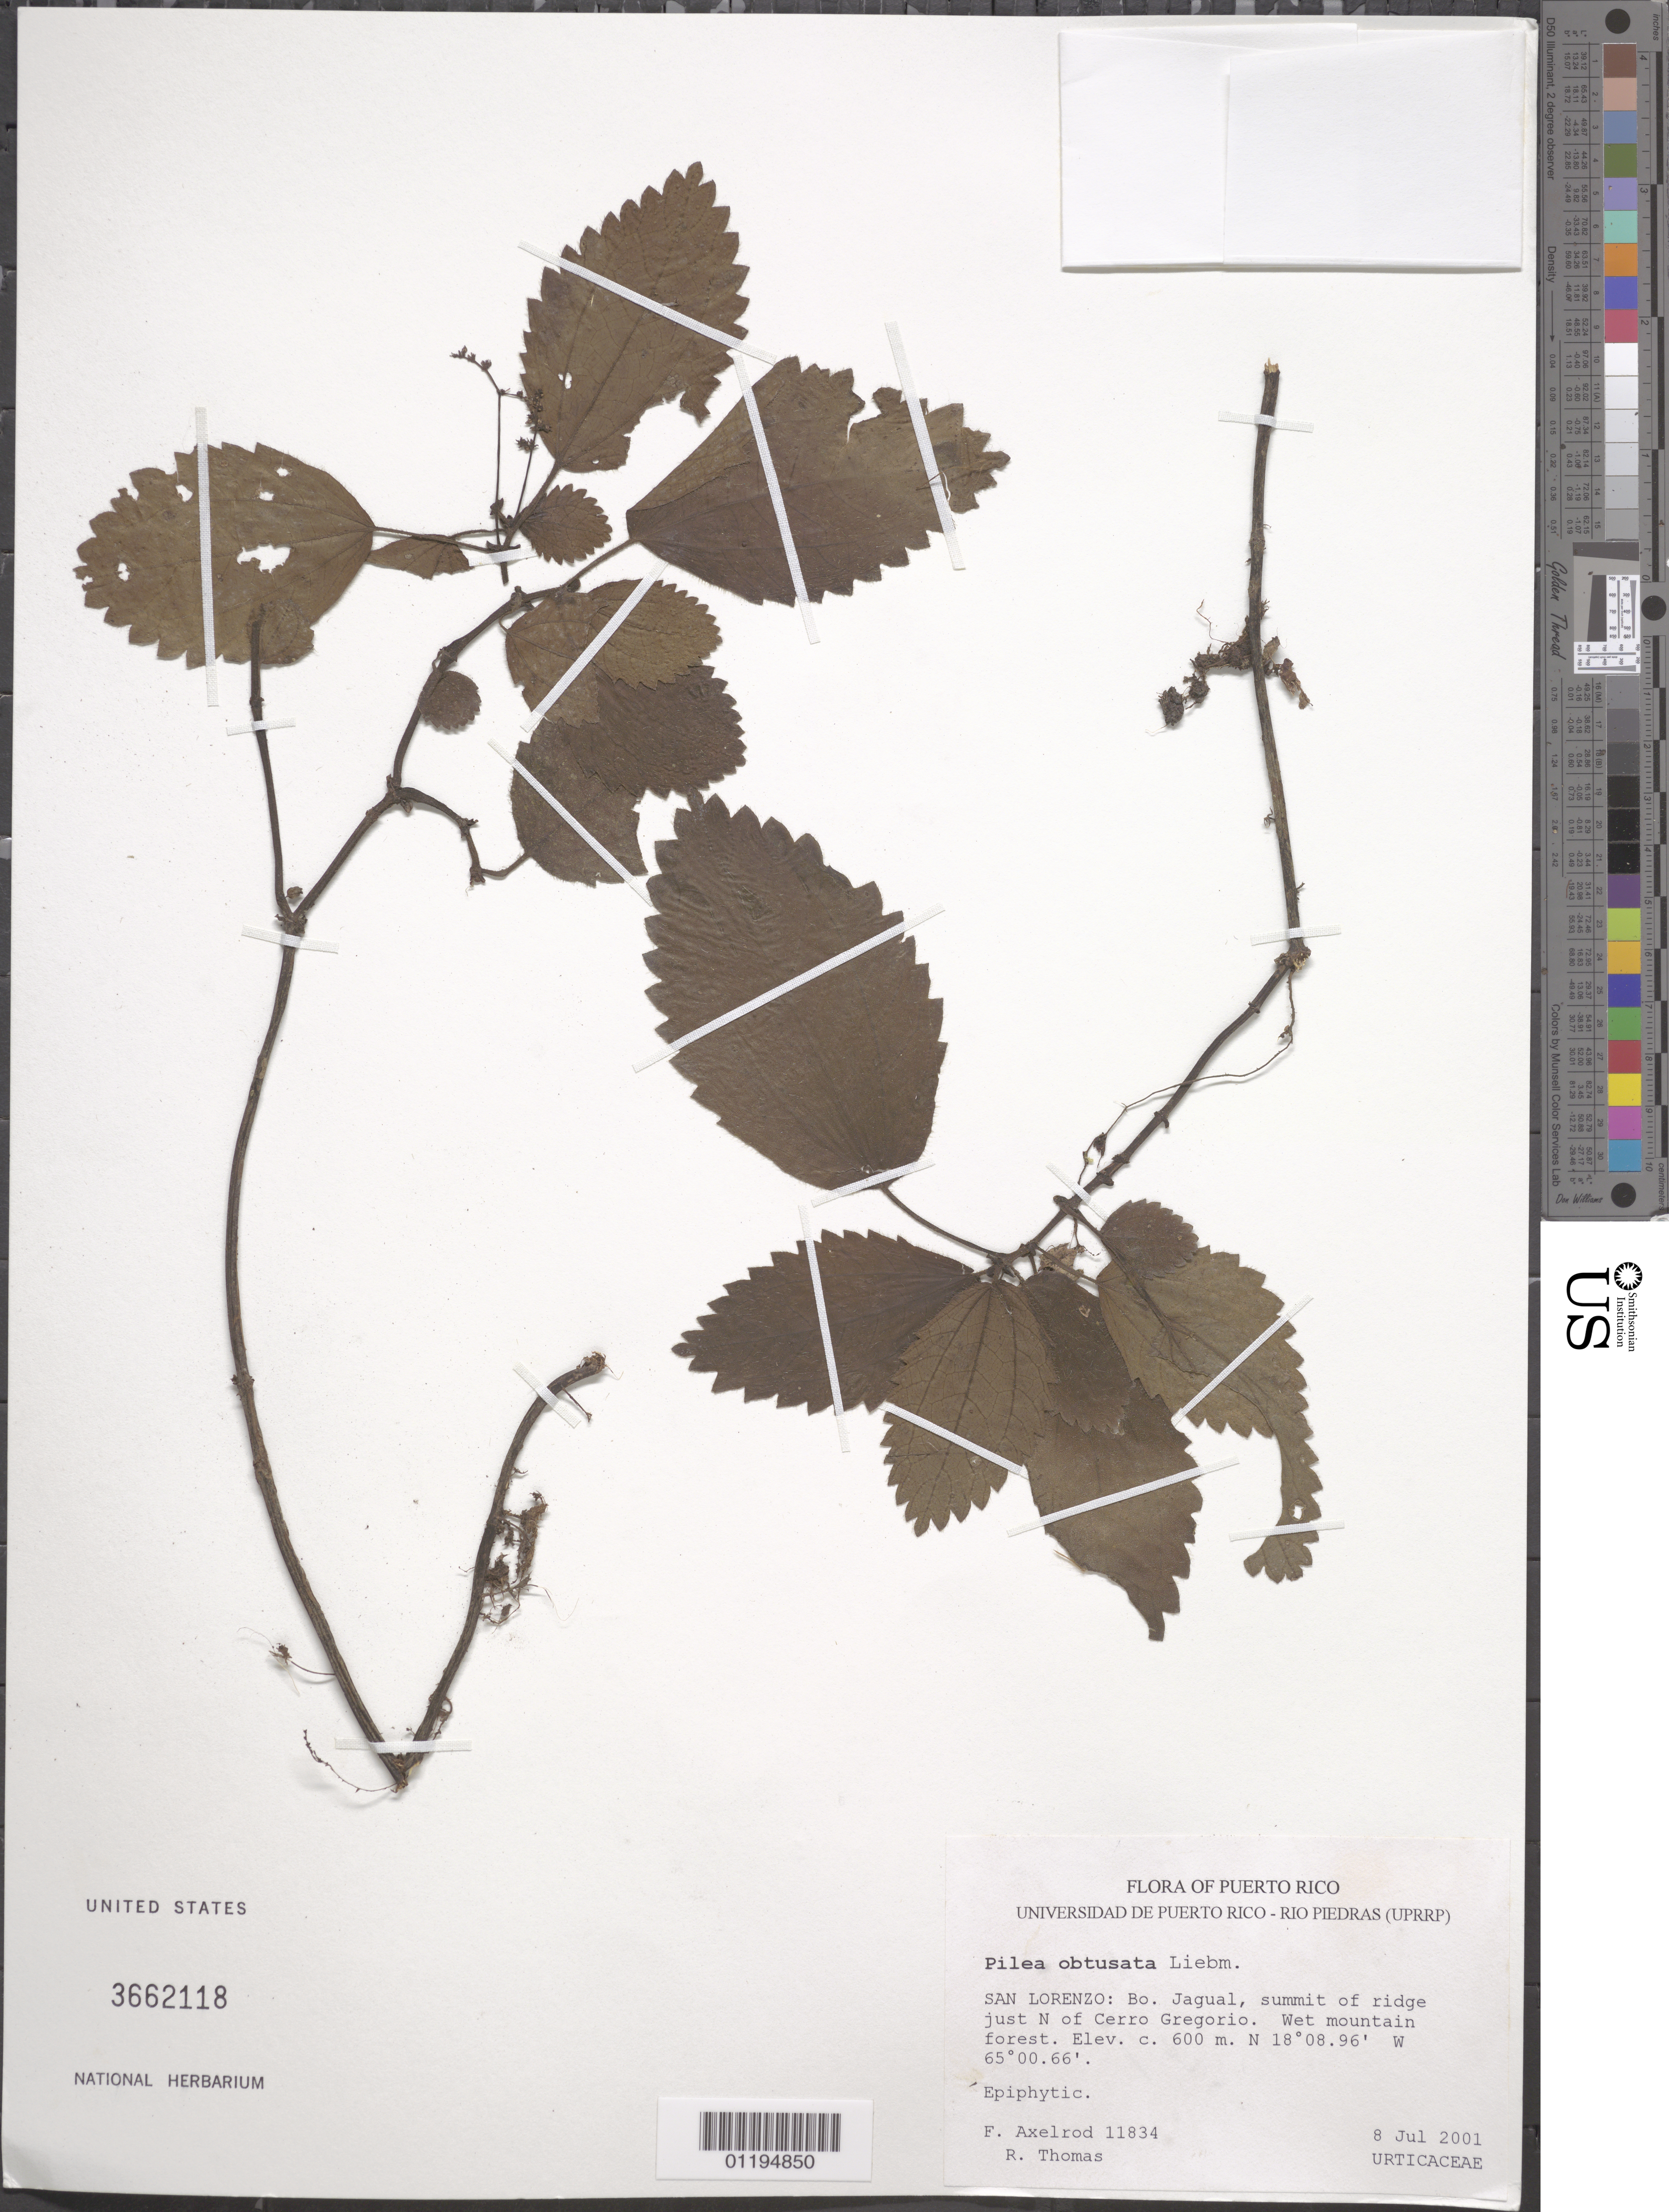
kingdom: Plantae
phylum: Tracheophyta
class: Magnoliopsida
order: Rosales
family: Urticaceae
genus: Pilea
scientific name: Pilea obtusata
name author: Liebm.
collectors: F. S. Axelrod & R. Thomas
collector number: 11834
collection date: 2001-07-08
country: Puerto Rico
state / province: San Lorenzo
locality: Bo. Jagual, summit of ridge just N of Cerro Gregorio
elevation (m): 600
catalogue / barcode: US 3662118